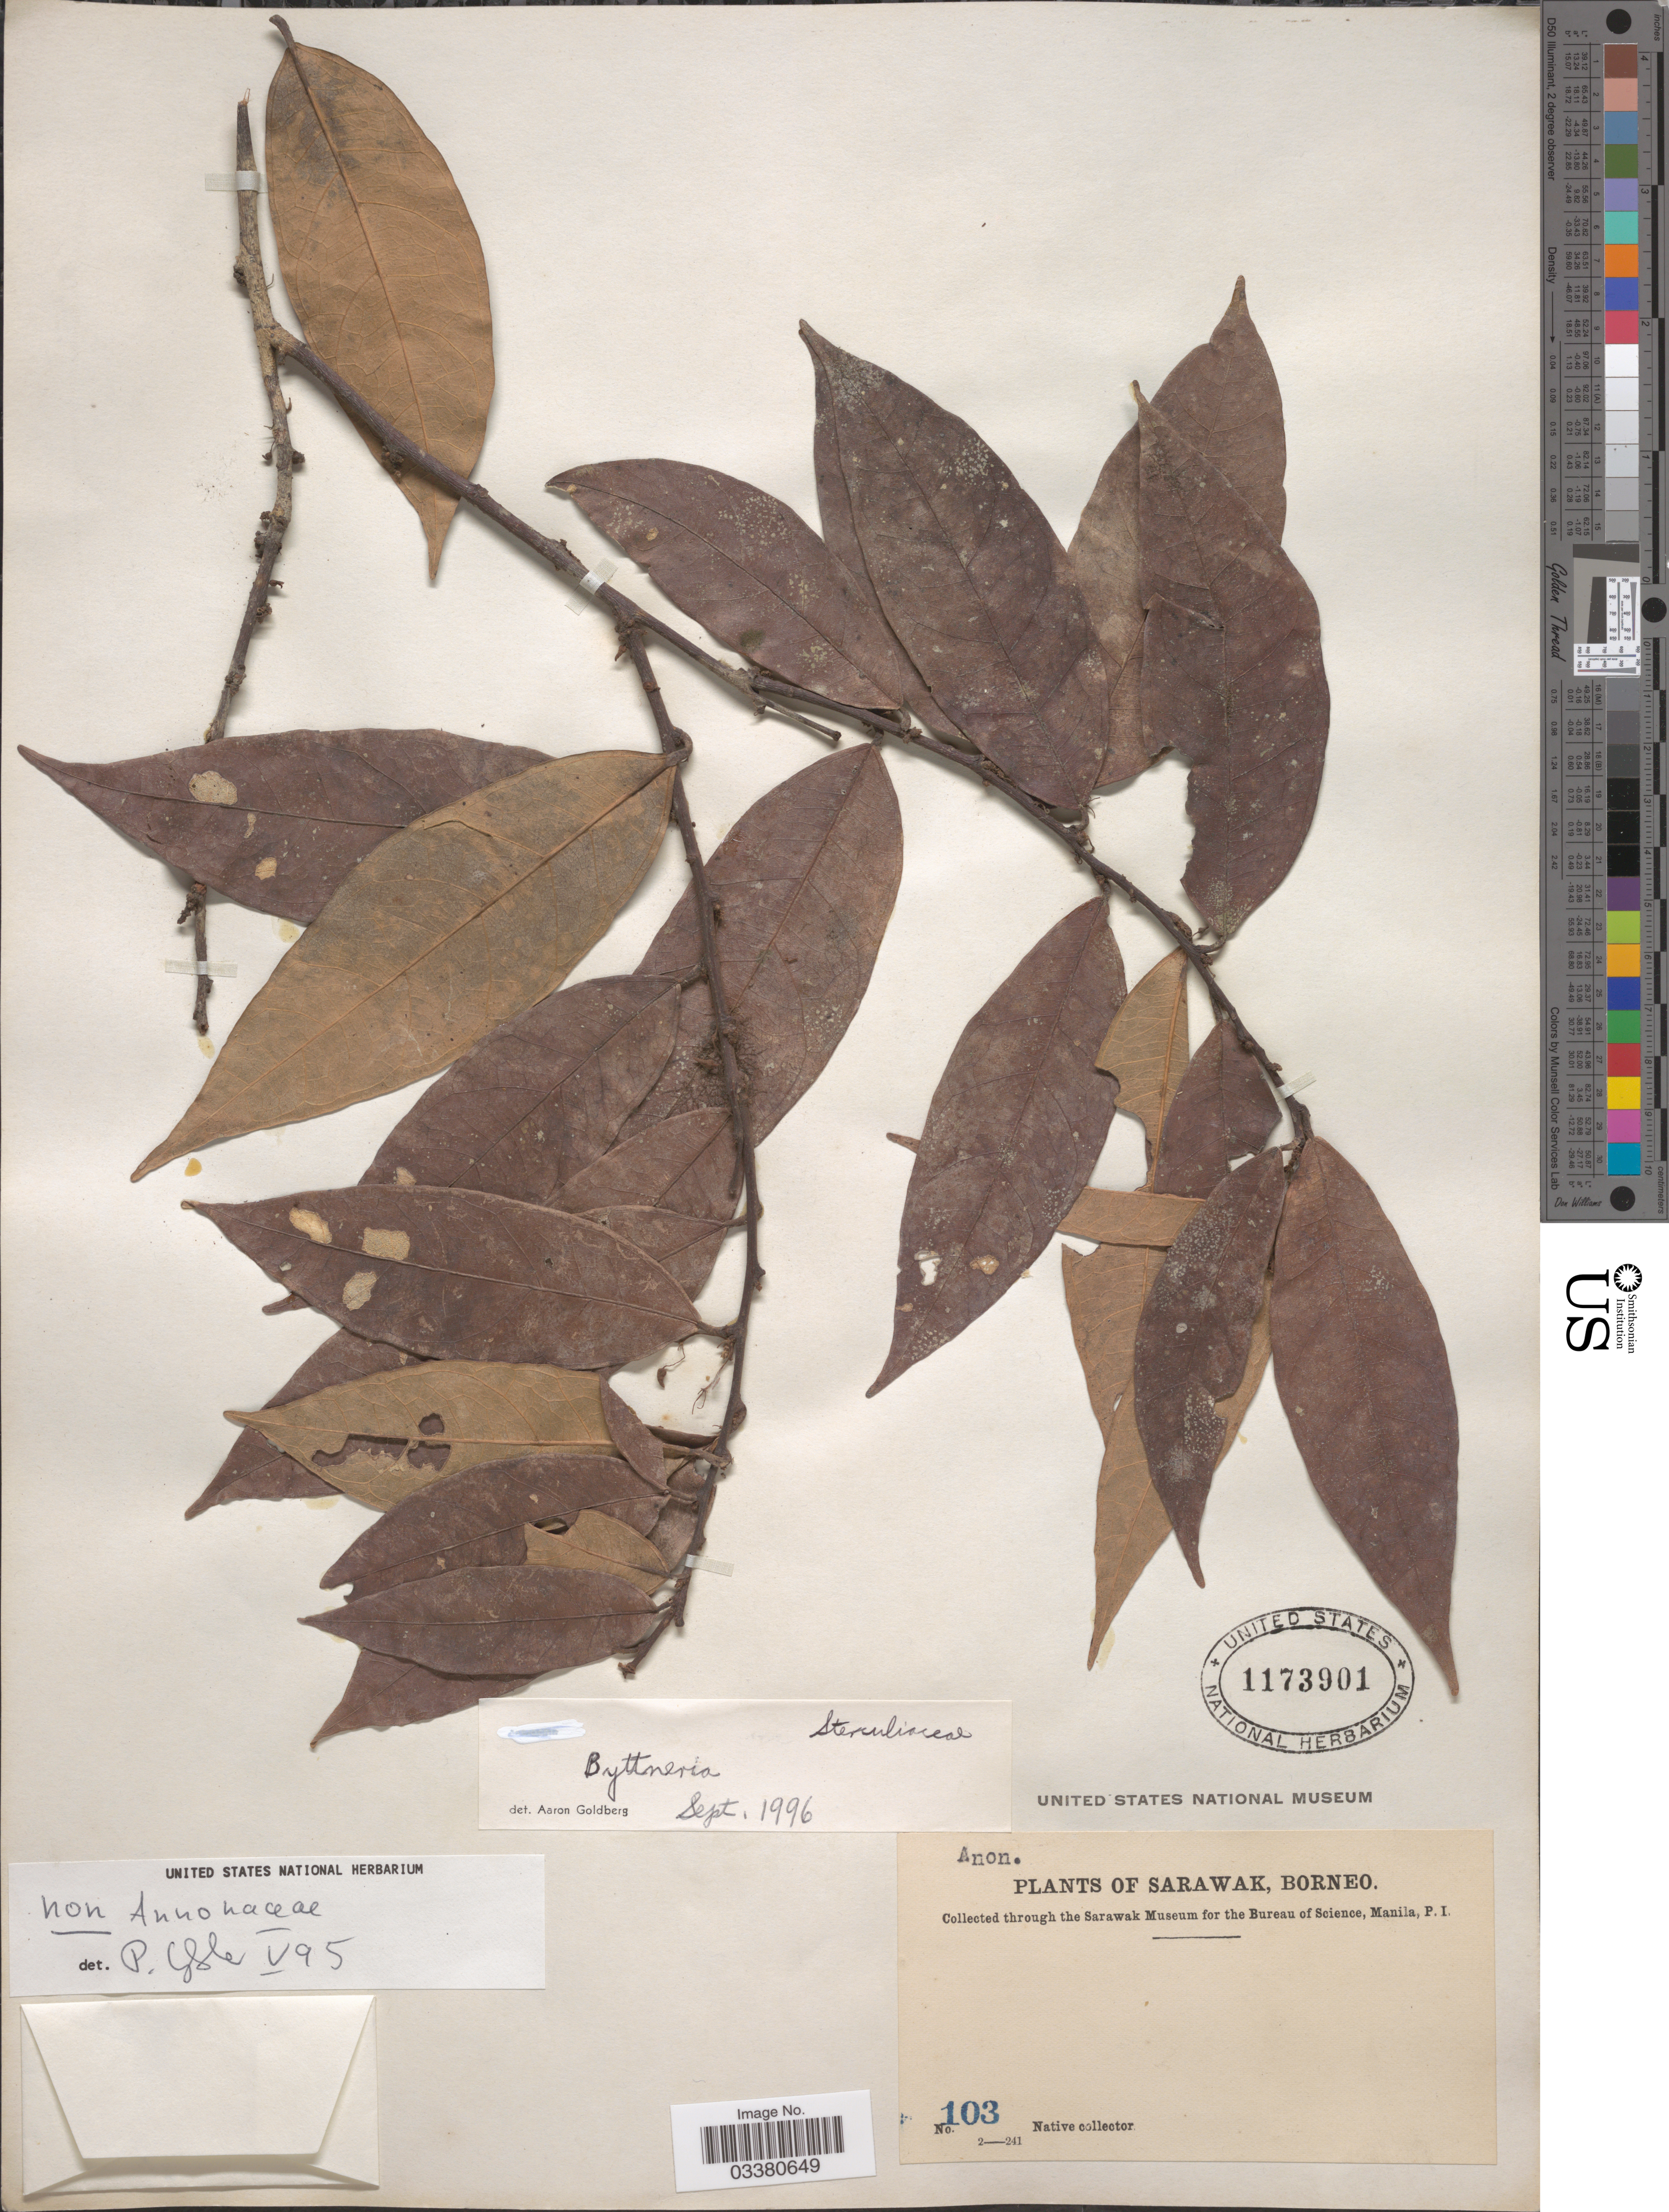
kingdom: Plantae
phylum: Tracheophyta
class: Magnoliopsida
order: Malvales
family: Malvaceae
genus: Byttneria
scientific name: Byttneria sp.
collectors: Native collector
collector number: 103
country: Malaysia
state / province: Sarawak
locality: Borneo.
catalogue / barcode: US 1173901